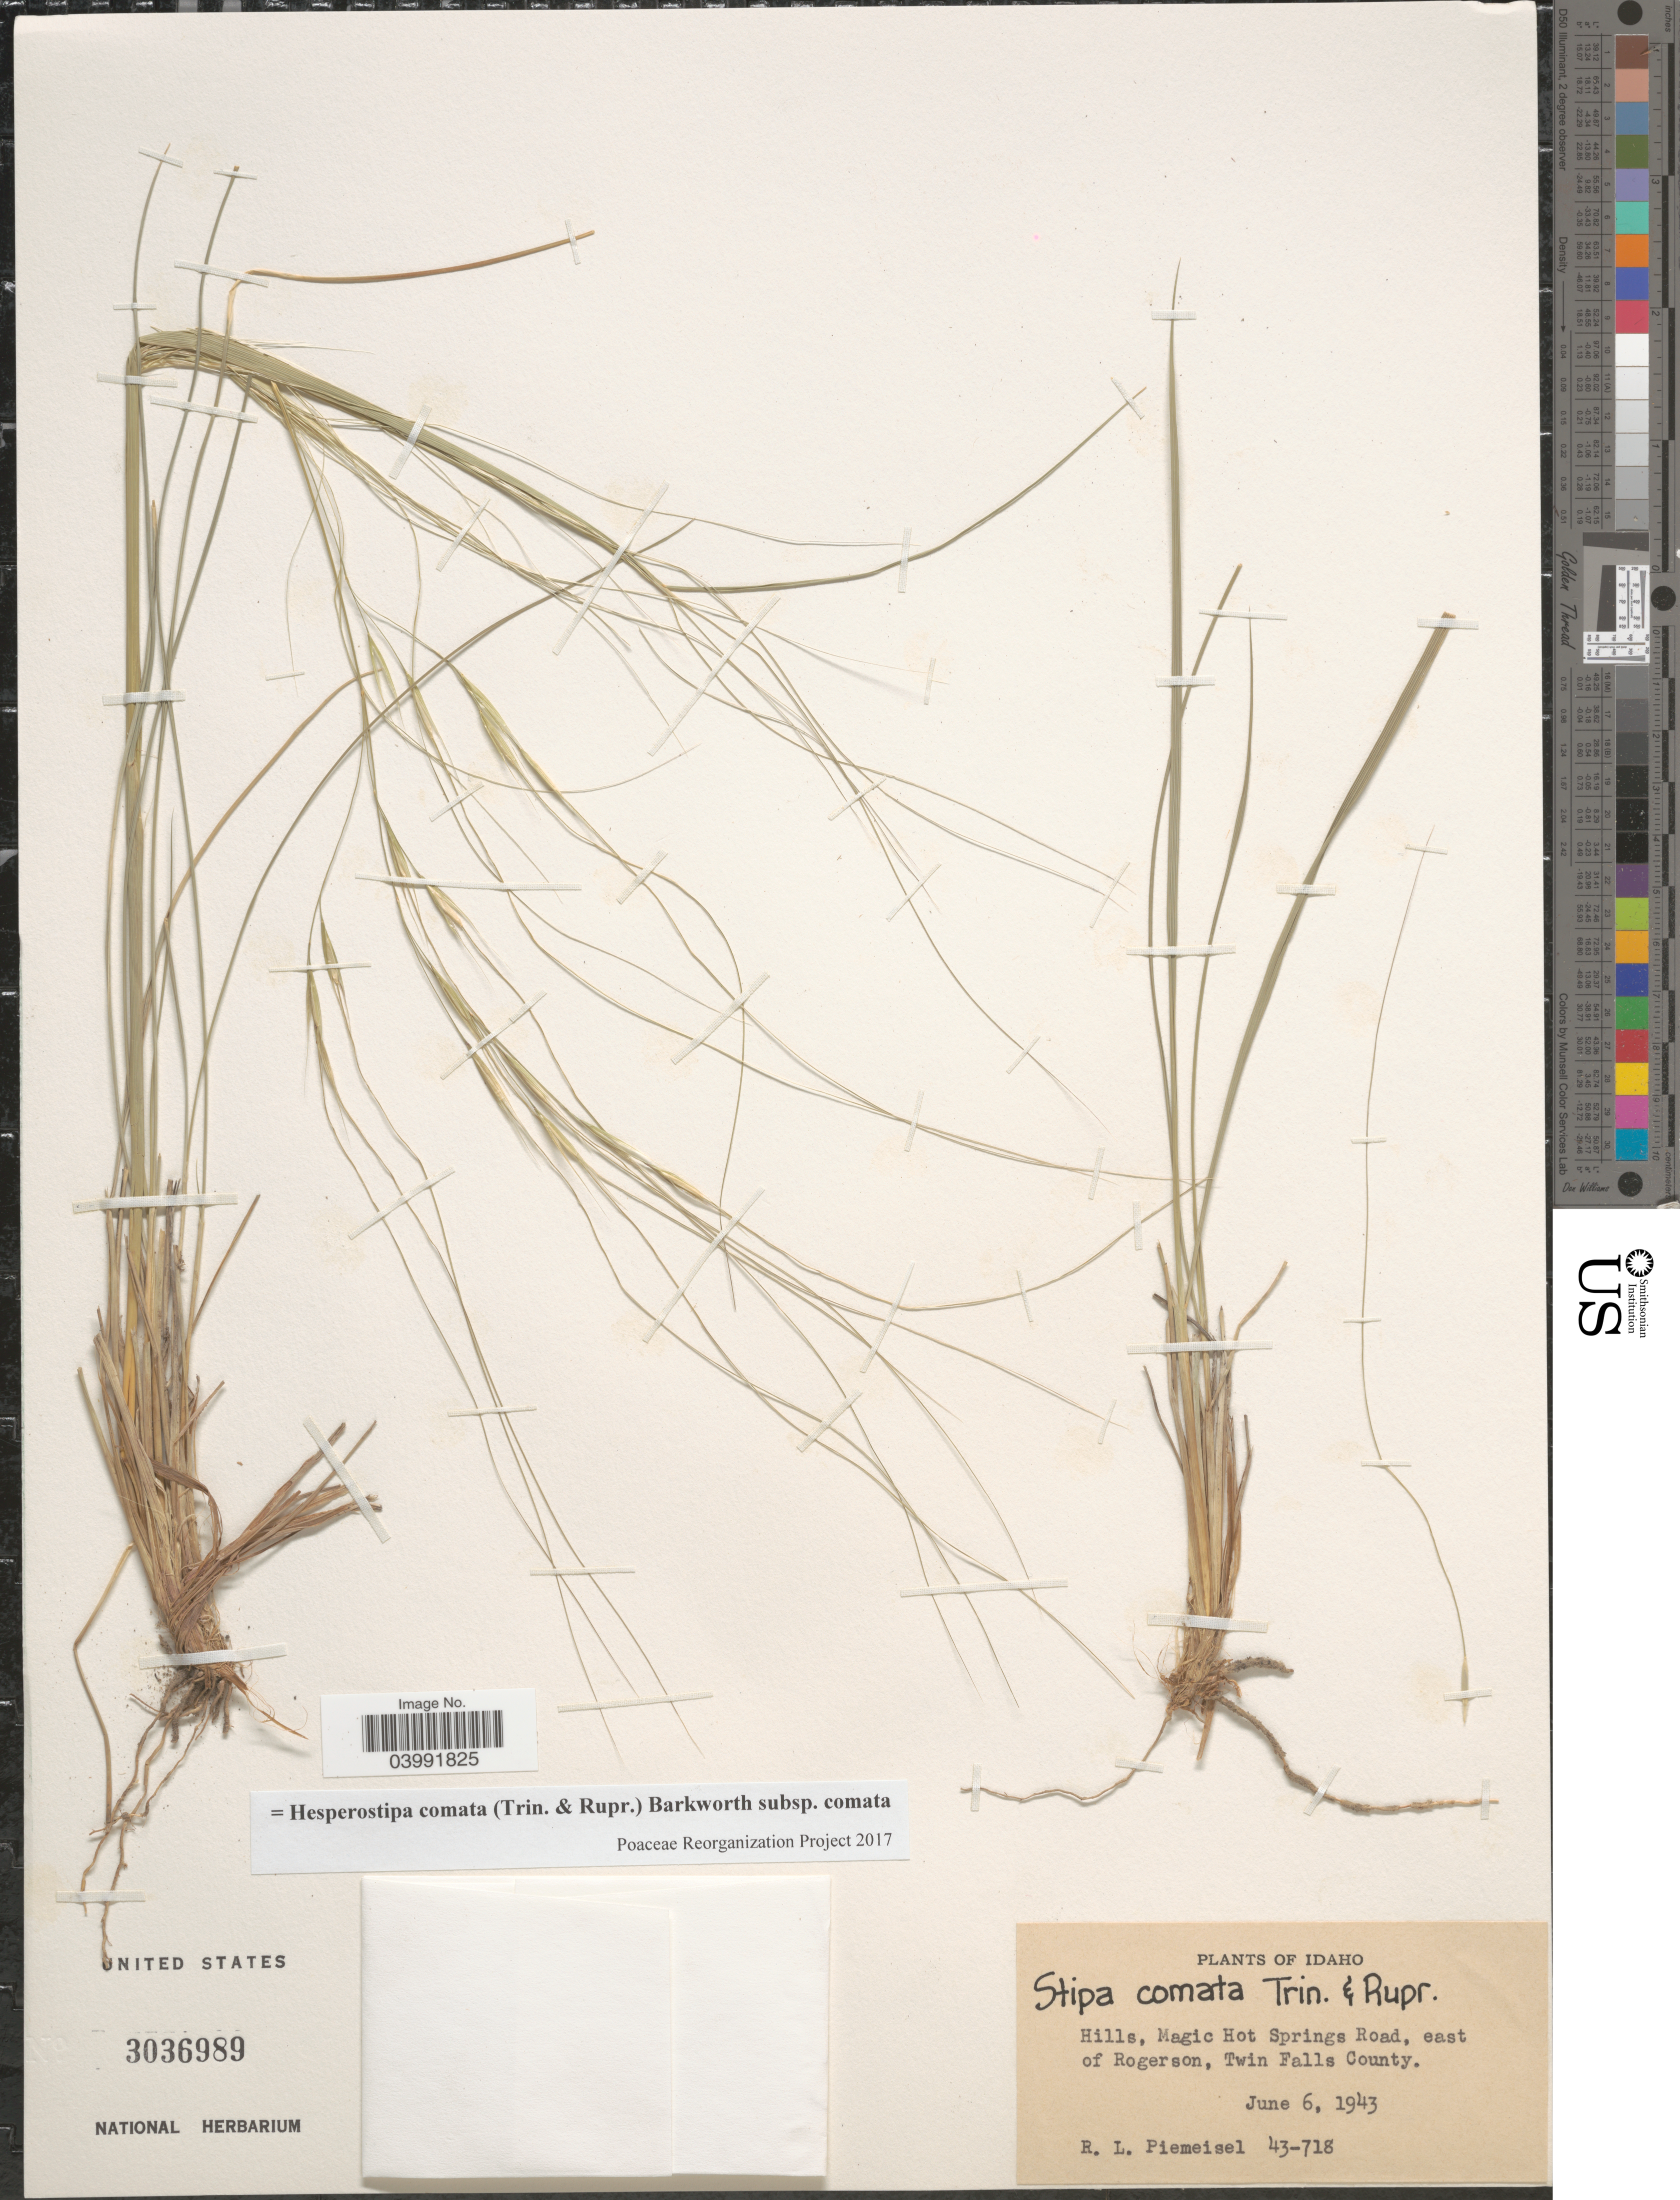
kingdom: Plantae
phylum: Tracheophyta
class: Liliopsida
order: Poales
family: Poaceae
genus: Hesperostipa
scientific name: Hesperostipa comata subsp. comata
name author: (Trin. & Rupr.) Barkworth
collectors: R. L. Piemeisel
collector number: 43-718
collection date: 1943-06-06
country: United States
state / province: Idaho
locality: Hills, Magic Hot Springs Road, east of Rogerson, Twin Falls County.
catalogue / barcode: US 3036989